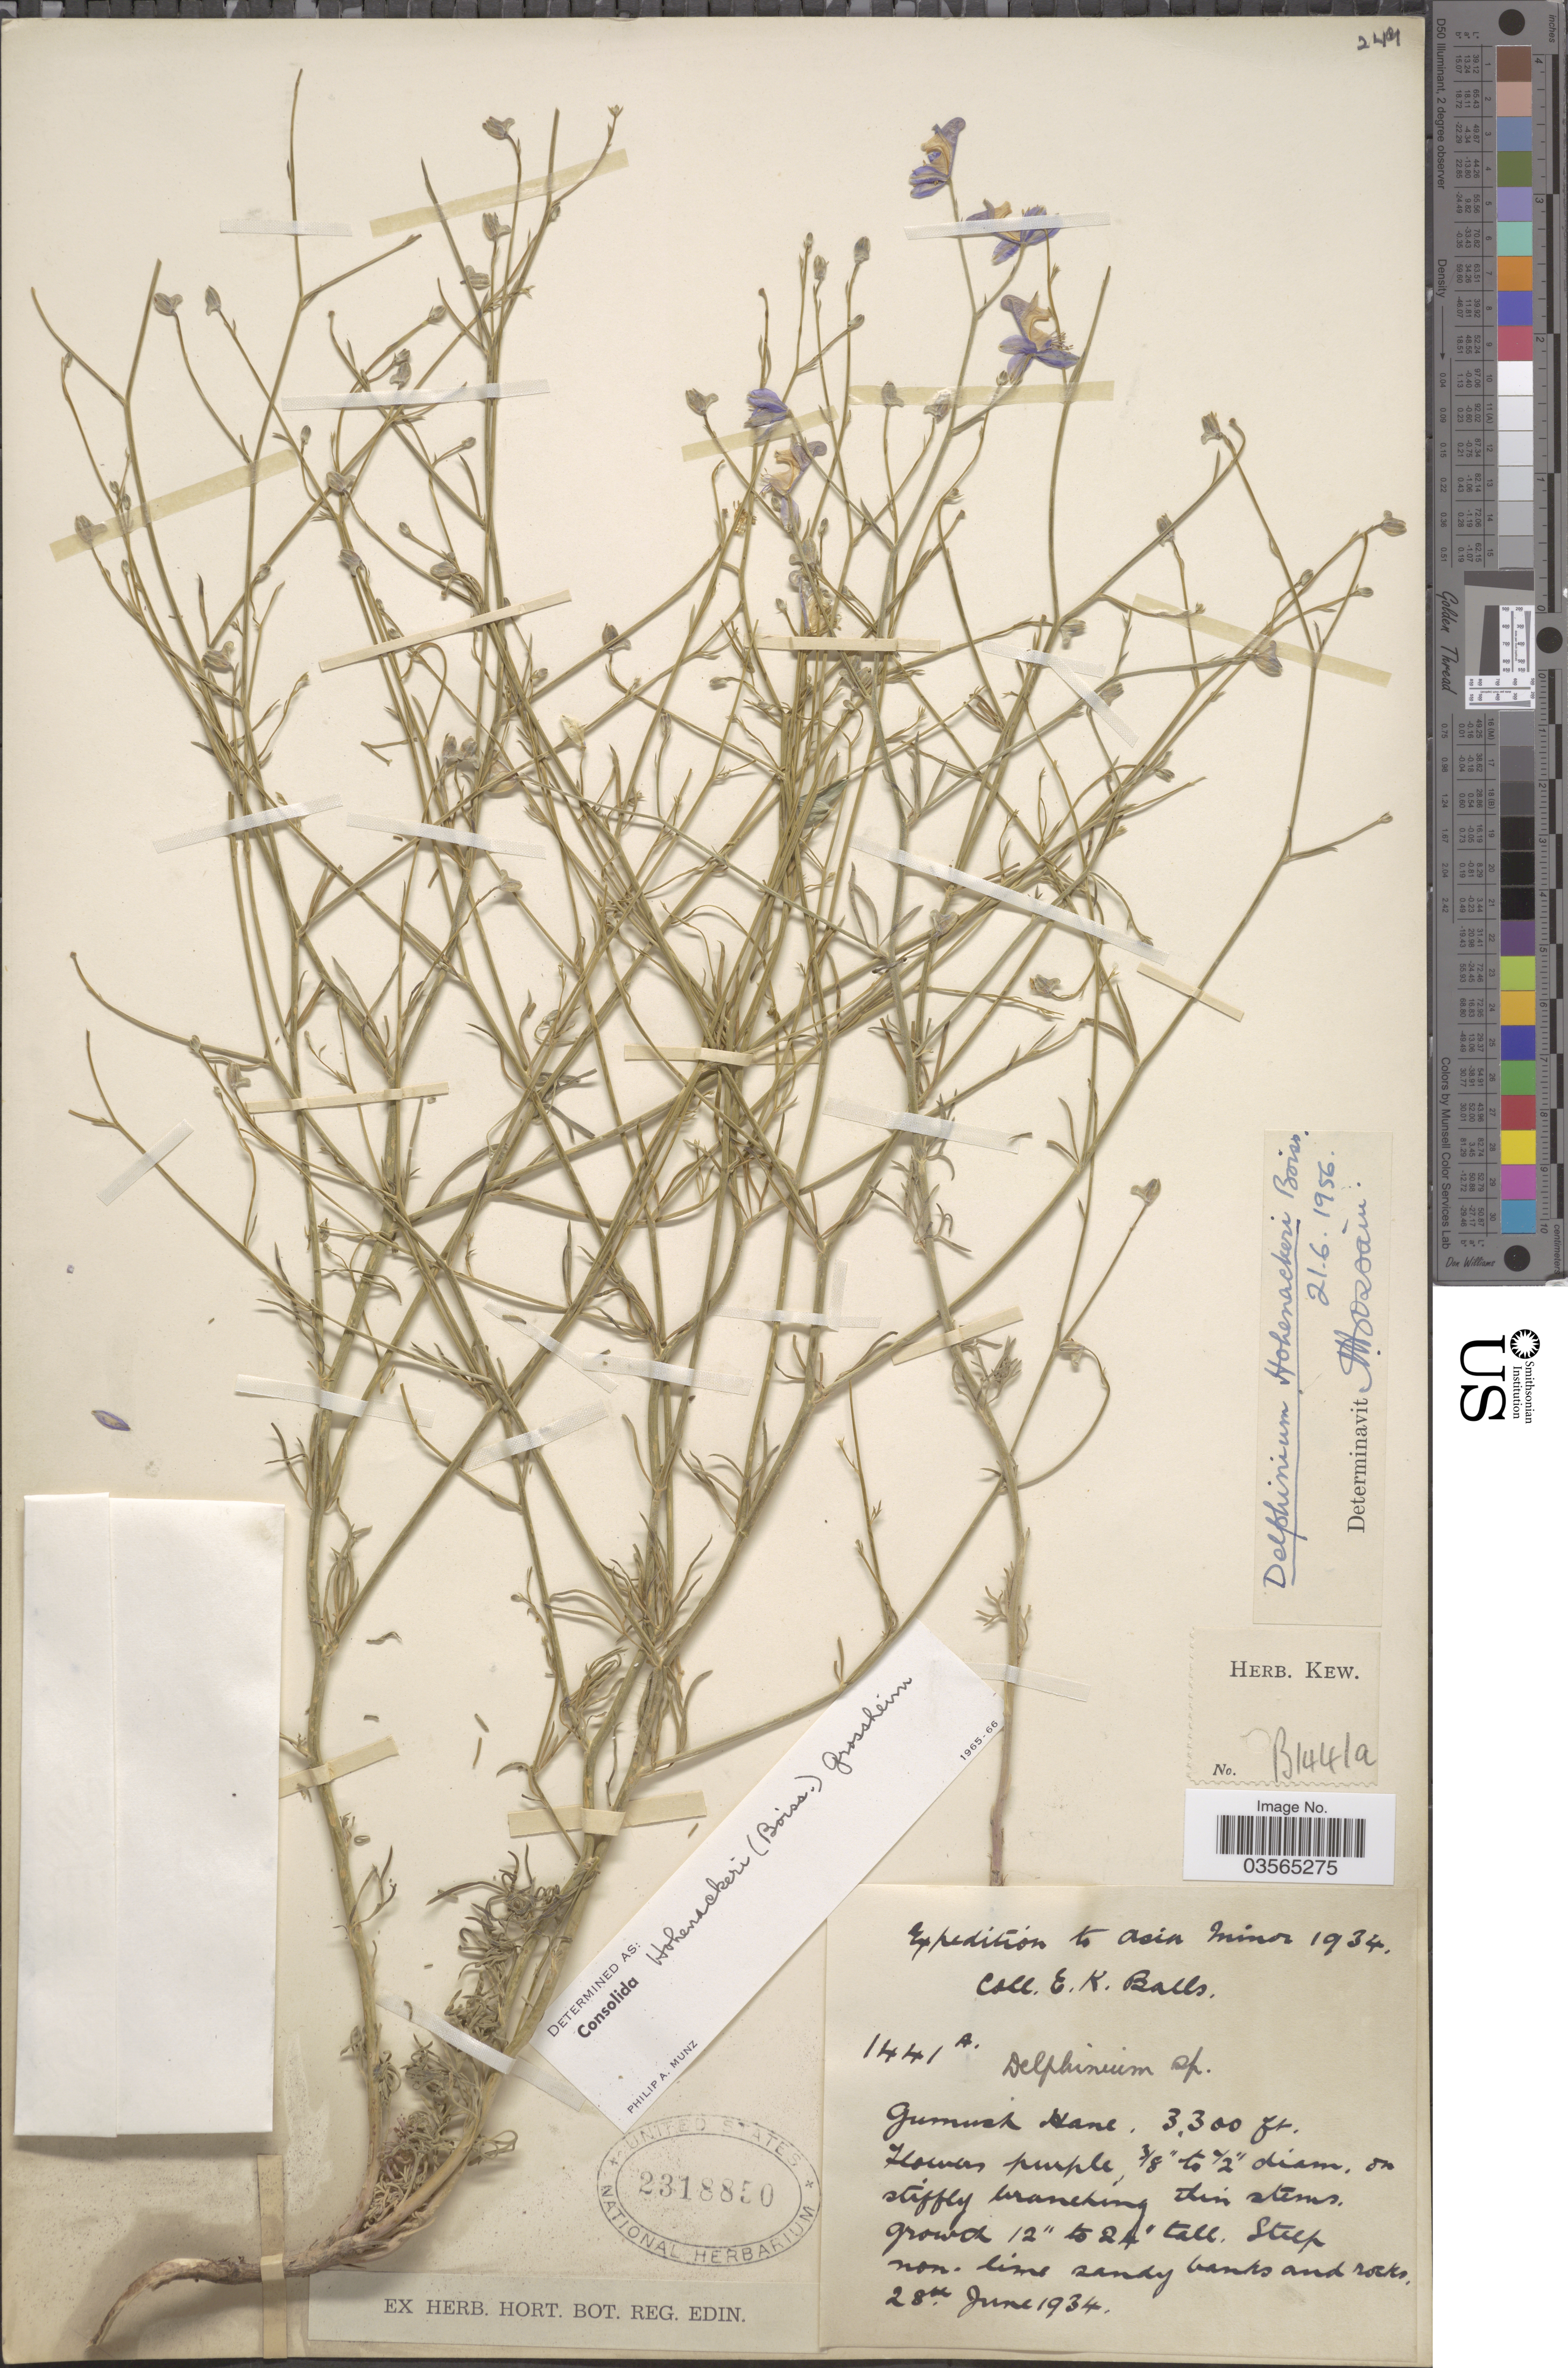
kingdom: Plantae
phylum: Tracheophyta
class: Magnoliopsida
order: Ranunculales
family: Ranunculaceae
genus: Delphinium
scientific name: Delphinium hohenackeri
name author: Boiss.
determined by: Strong, Mark T., (BOT), Smithsonian Institution - National Museum of Natural History (UNITED STATES)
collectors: E. K. Balls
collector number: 1441A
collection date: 1934-06-28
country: Turkey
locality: Asia Minor. Gumush Hane.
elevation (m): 1006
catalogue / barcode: US 2318850